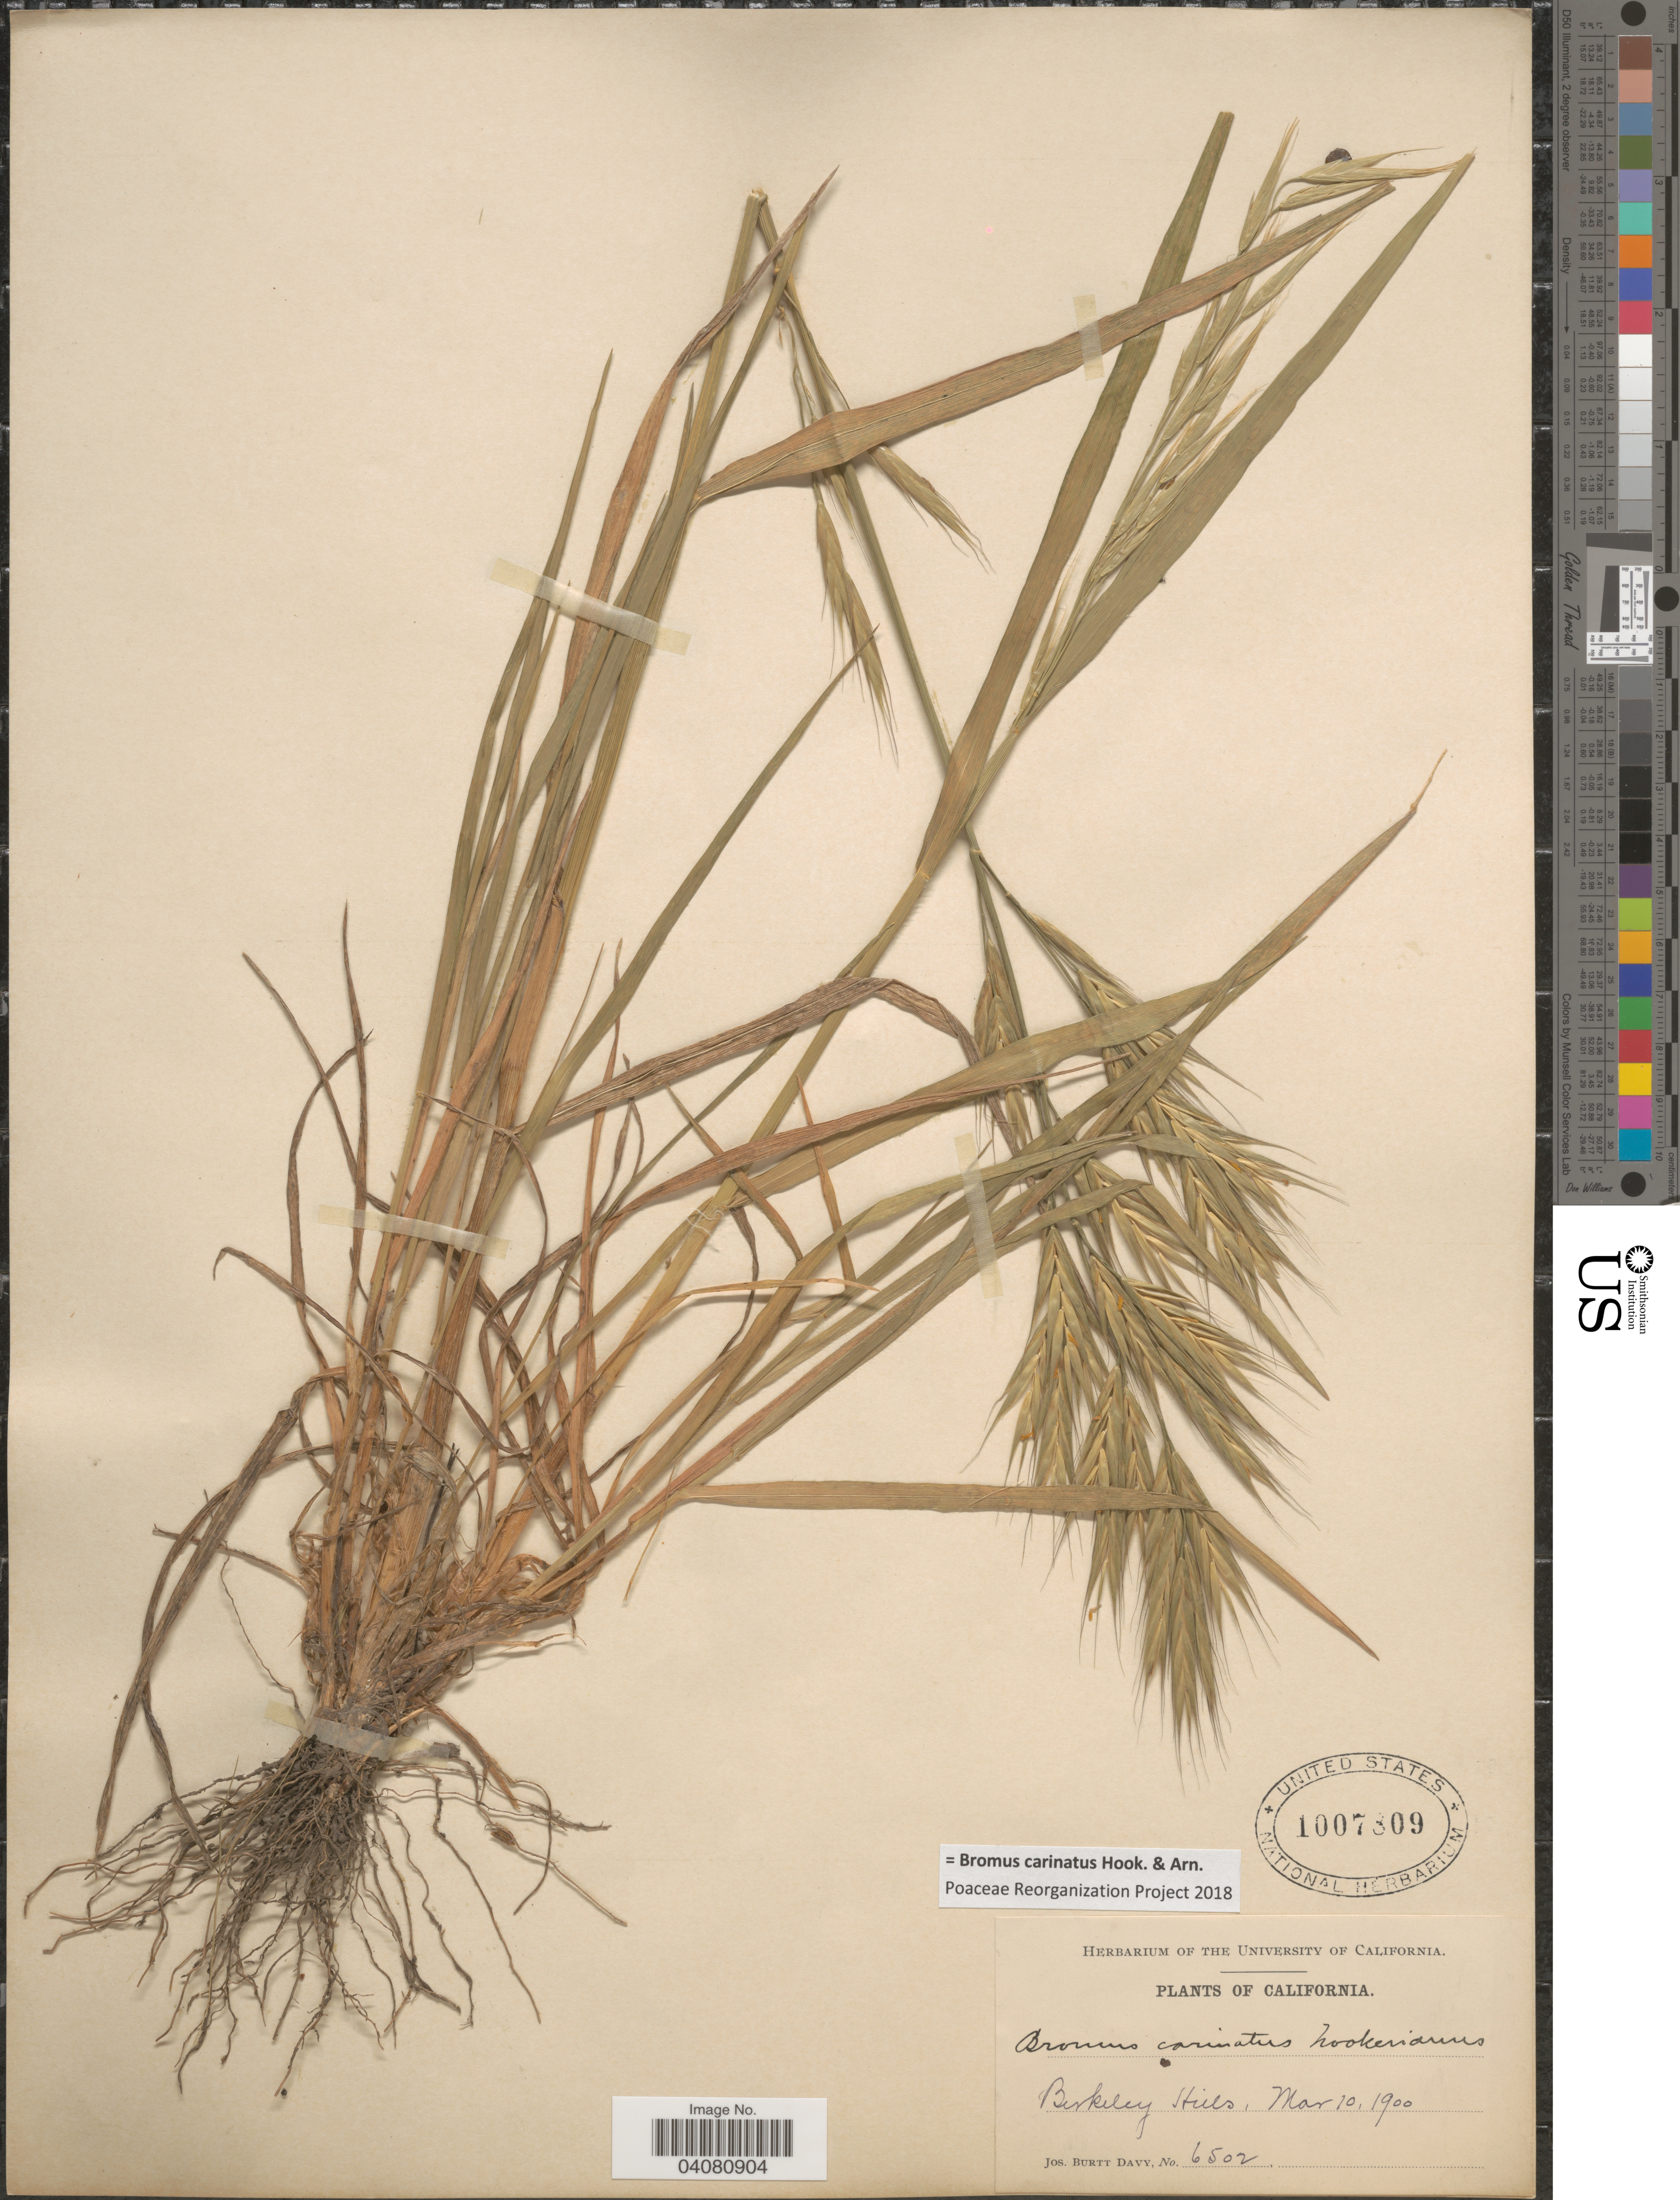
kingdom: Plantae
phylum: Tracheophyta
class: Liliopsida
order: Poales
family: Poaceae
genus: Bromus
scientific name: Bromus carinatus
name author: Hook. & Arn.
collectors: J. Burtt Davy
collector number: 6502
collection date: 1900-03-10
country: United States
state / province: California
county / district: Alameda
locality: Berkeley Hills.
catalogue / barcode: US 1007809